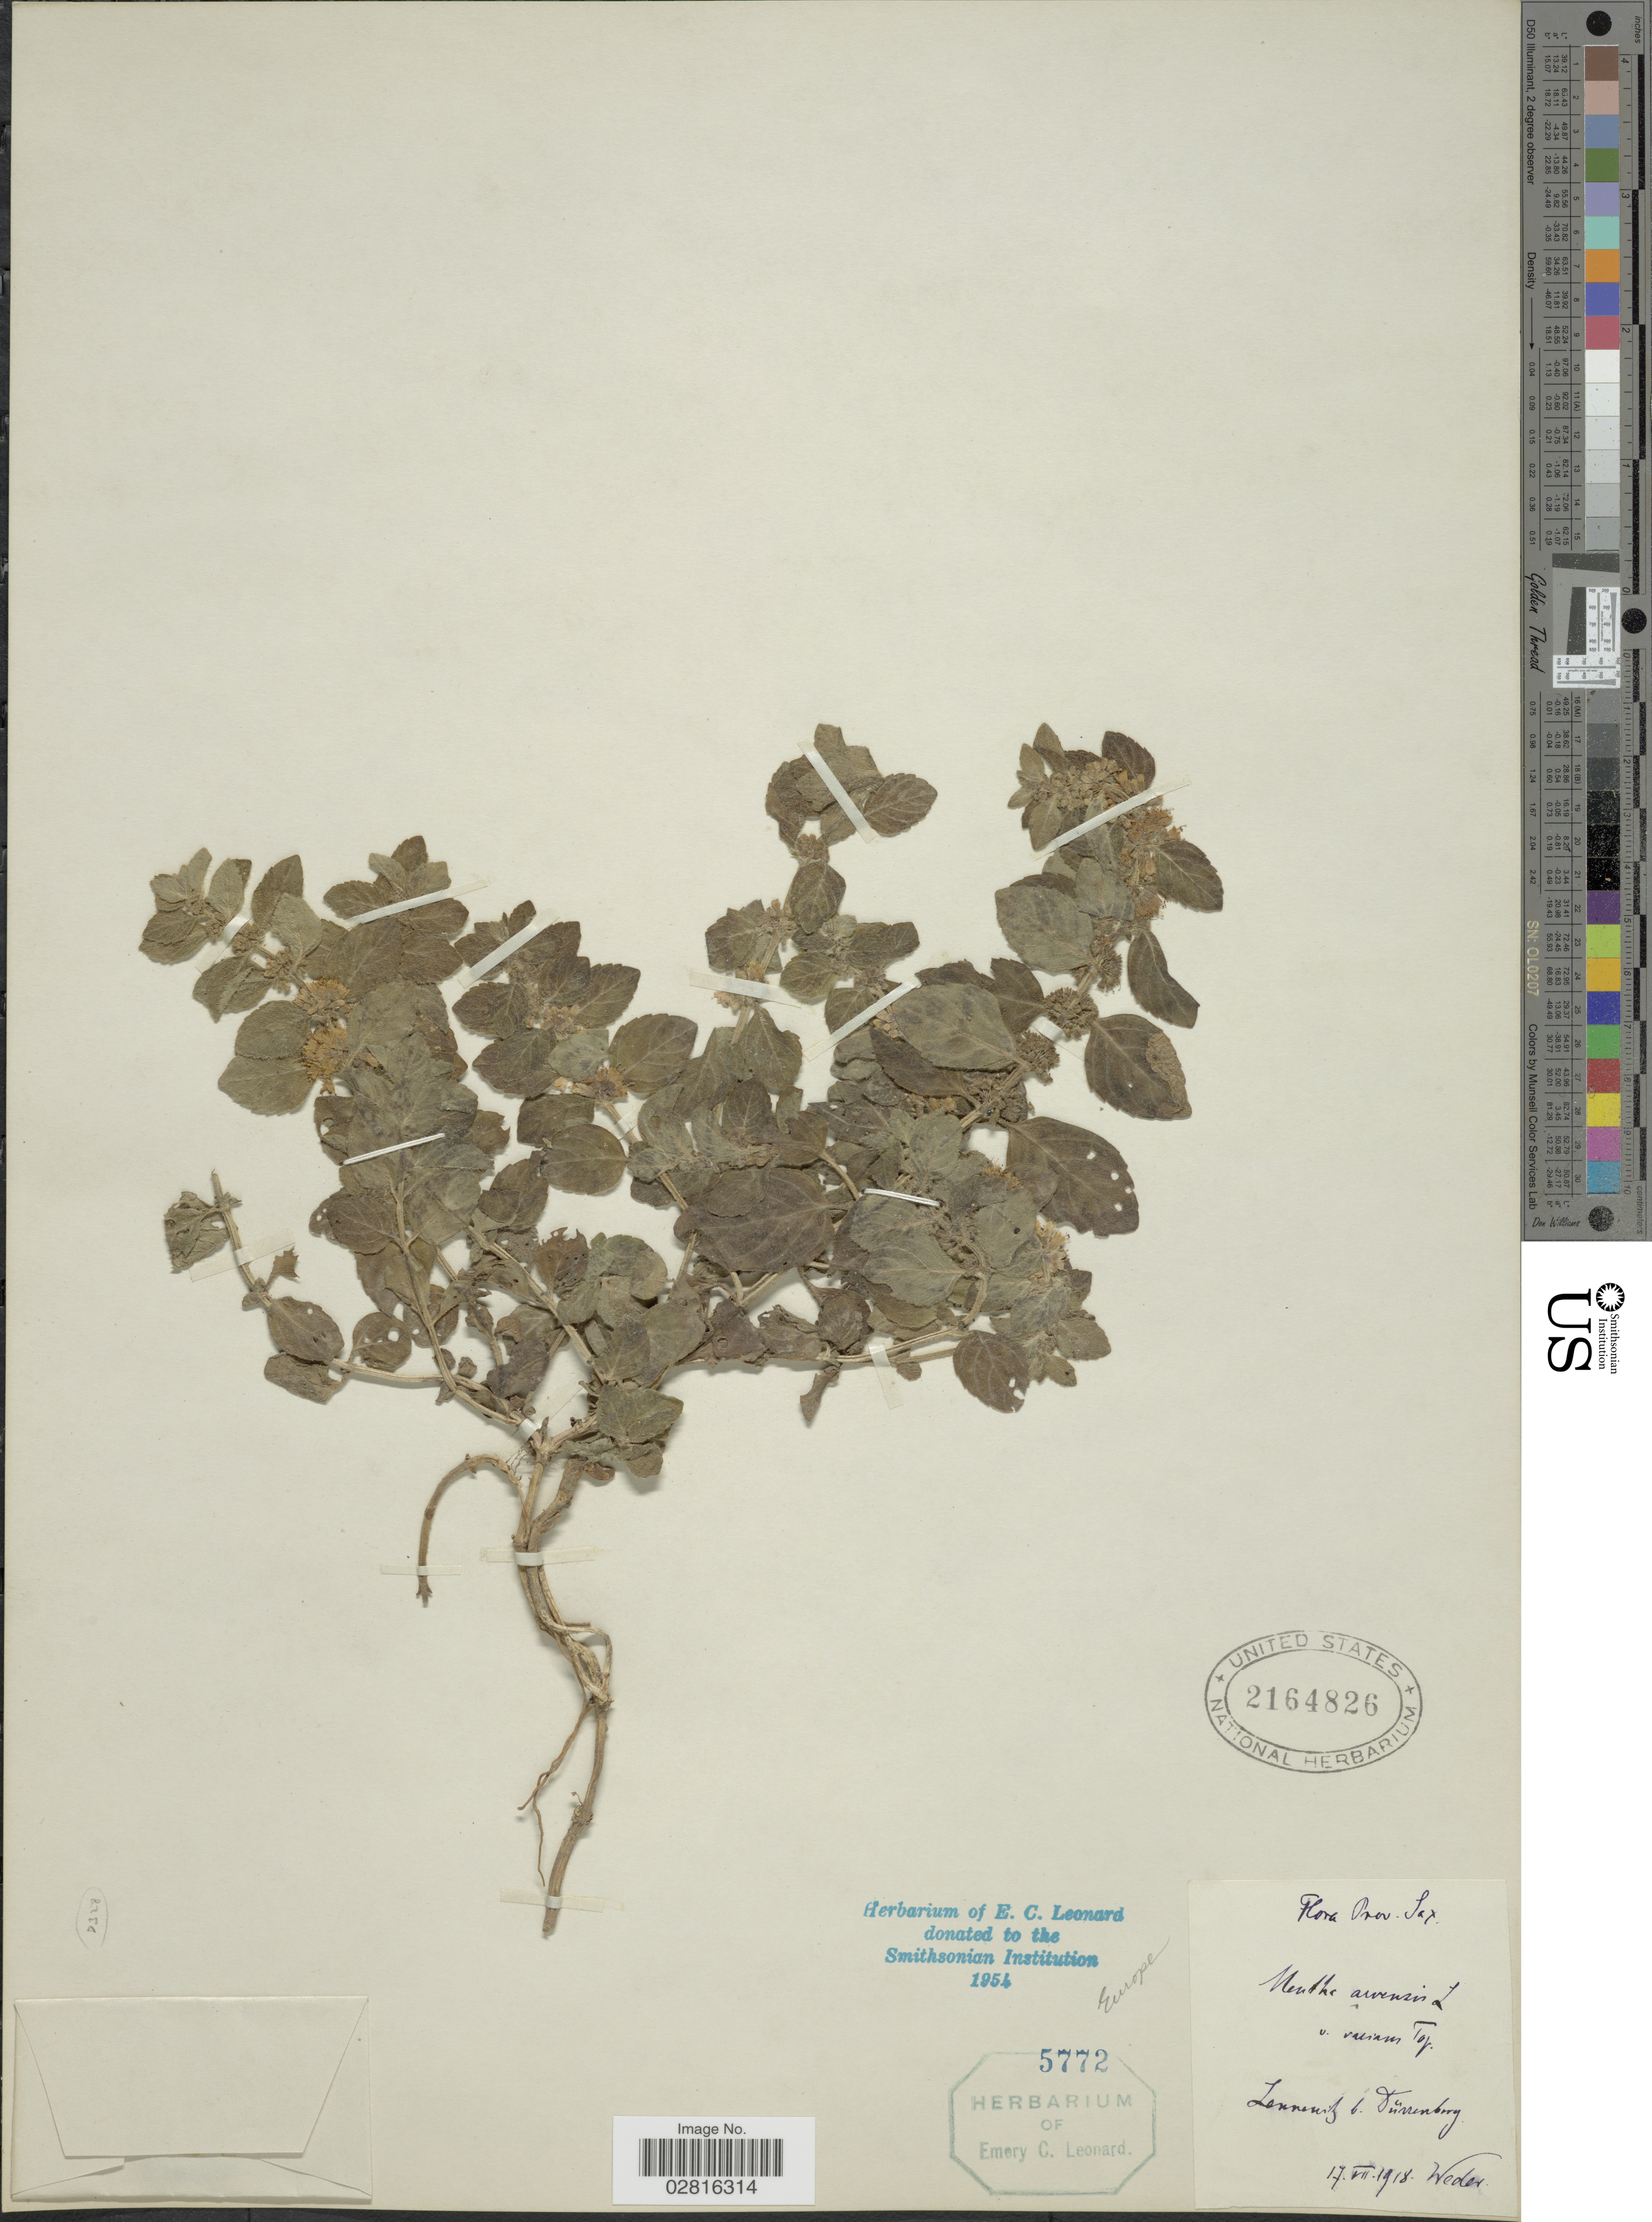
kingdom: Plantae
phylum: Tracheophyta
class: Magnoliopsida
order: Lamiales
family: Lamiaceae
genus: Mentha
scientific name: Mentha arvensis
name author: L.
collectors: Weder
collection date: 1918-07-17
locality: Prov. Sax. Lannenitz [interpreted] b. Dünenborg [interpreted]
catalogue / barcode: US 2164826